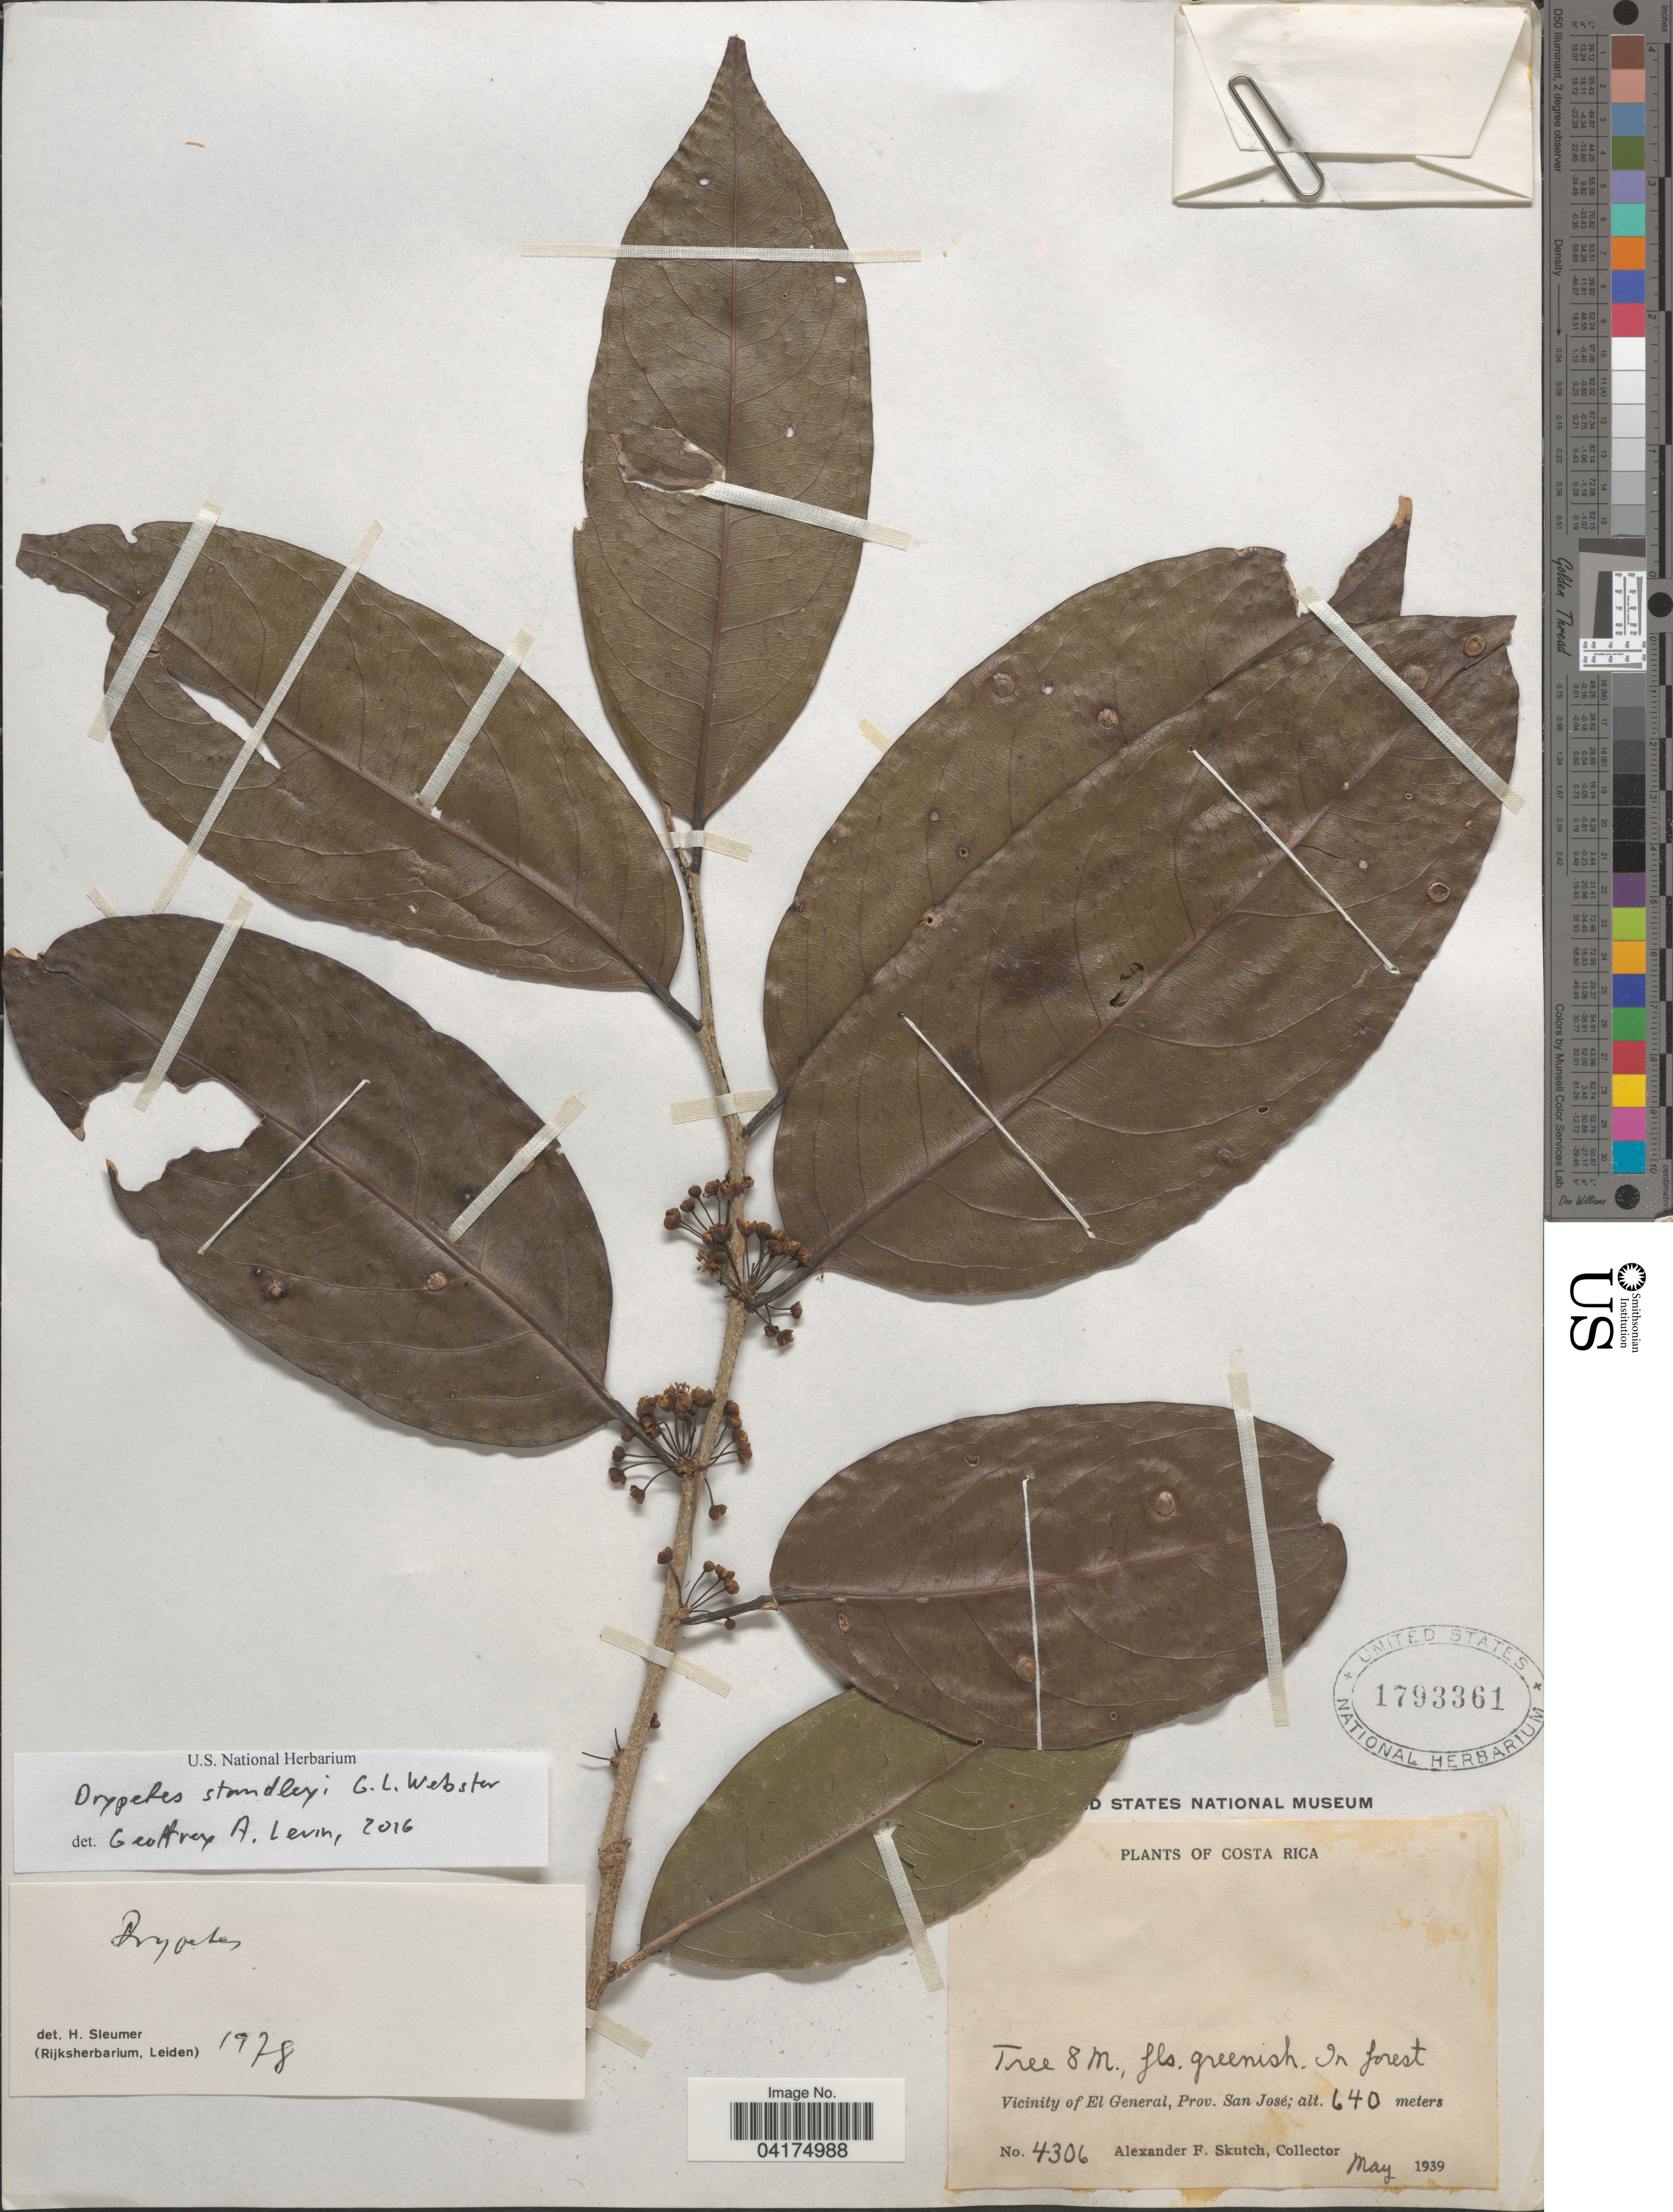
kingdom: Plantae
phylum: Tracheophyta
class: Magnoliopsida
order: Malpighiales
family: Putranjivaceae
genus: Drypetes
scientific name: Drypetes standleyi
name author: G.L. Webster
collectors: A. F. Skutch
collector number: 4306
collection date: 1939-05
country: Costa Rica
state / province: San José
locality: Vicinity of El General.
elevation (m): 640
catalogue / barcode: US 1793361